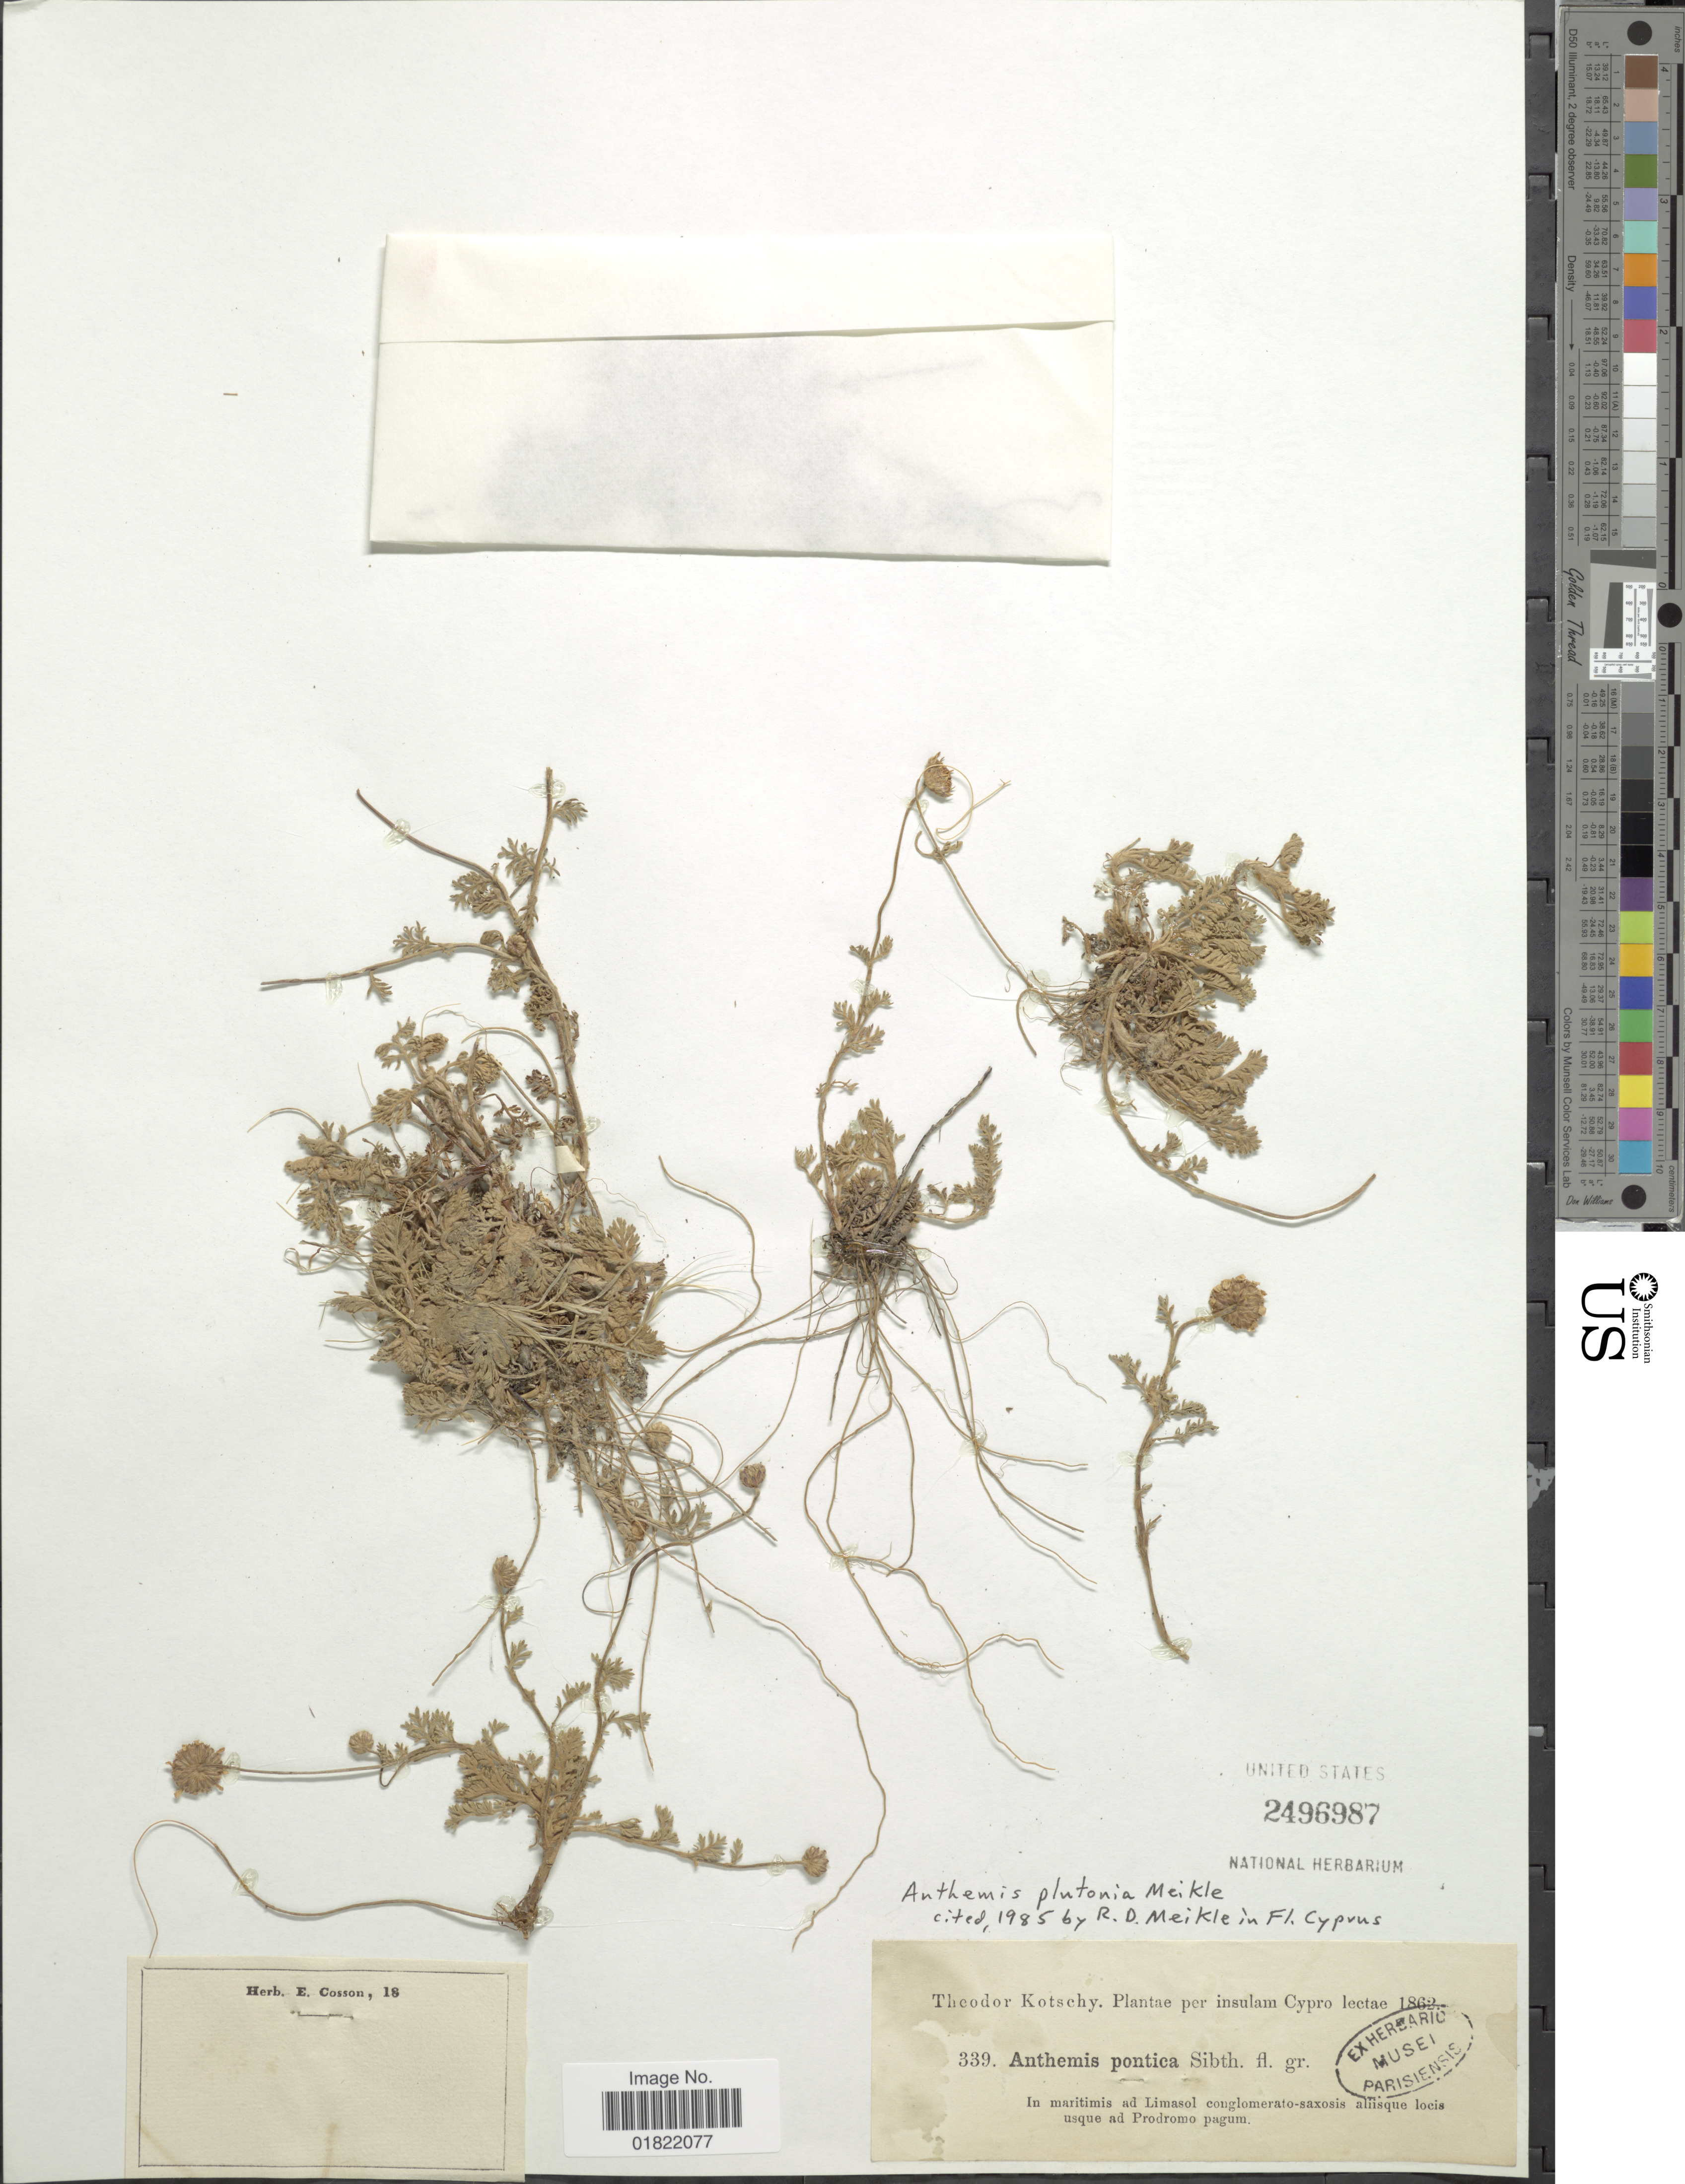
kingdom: Plantae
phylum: Tracheophyta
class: Magnoliopsida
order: Asterales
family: Asteraceae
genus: Anthemis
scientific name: Anthemis plutonia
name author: Meikle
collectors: K. G. Kotschy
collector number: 339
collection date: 1862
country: Cyprus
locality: In maritimis ad Limsasol couglomerato-saxosis aliisque locis usque ad Prodomo pagum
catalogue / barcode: US 2496987